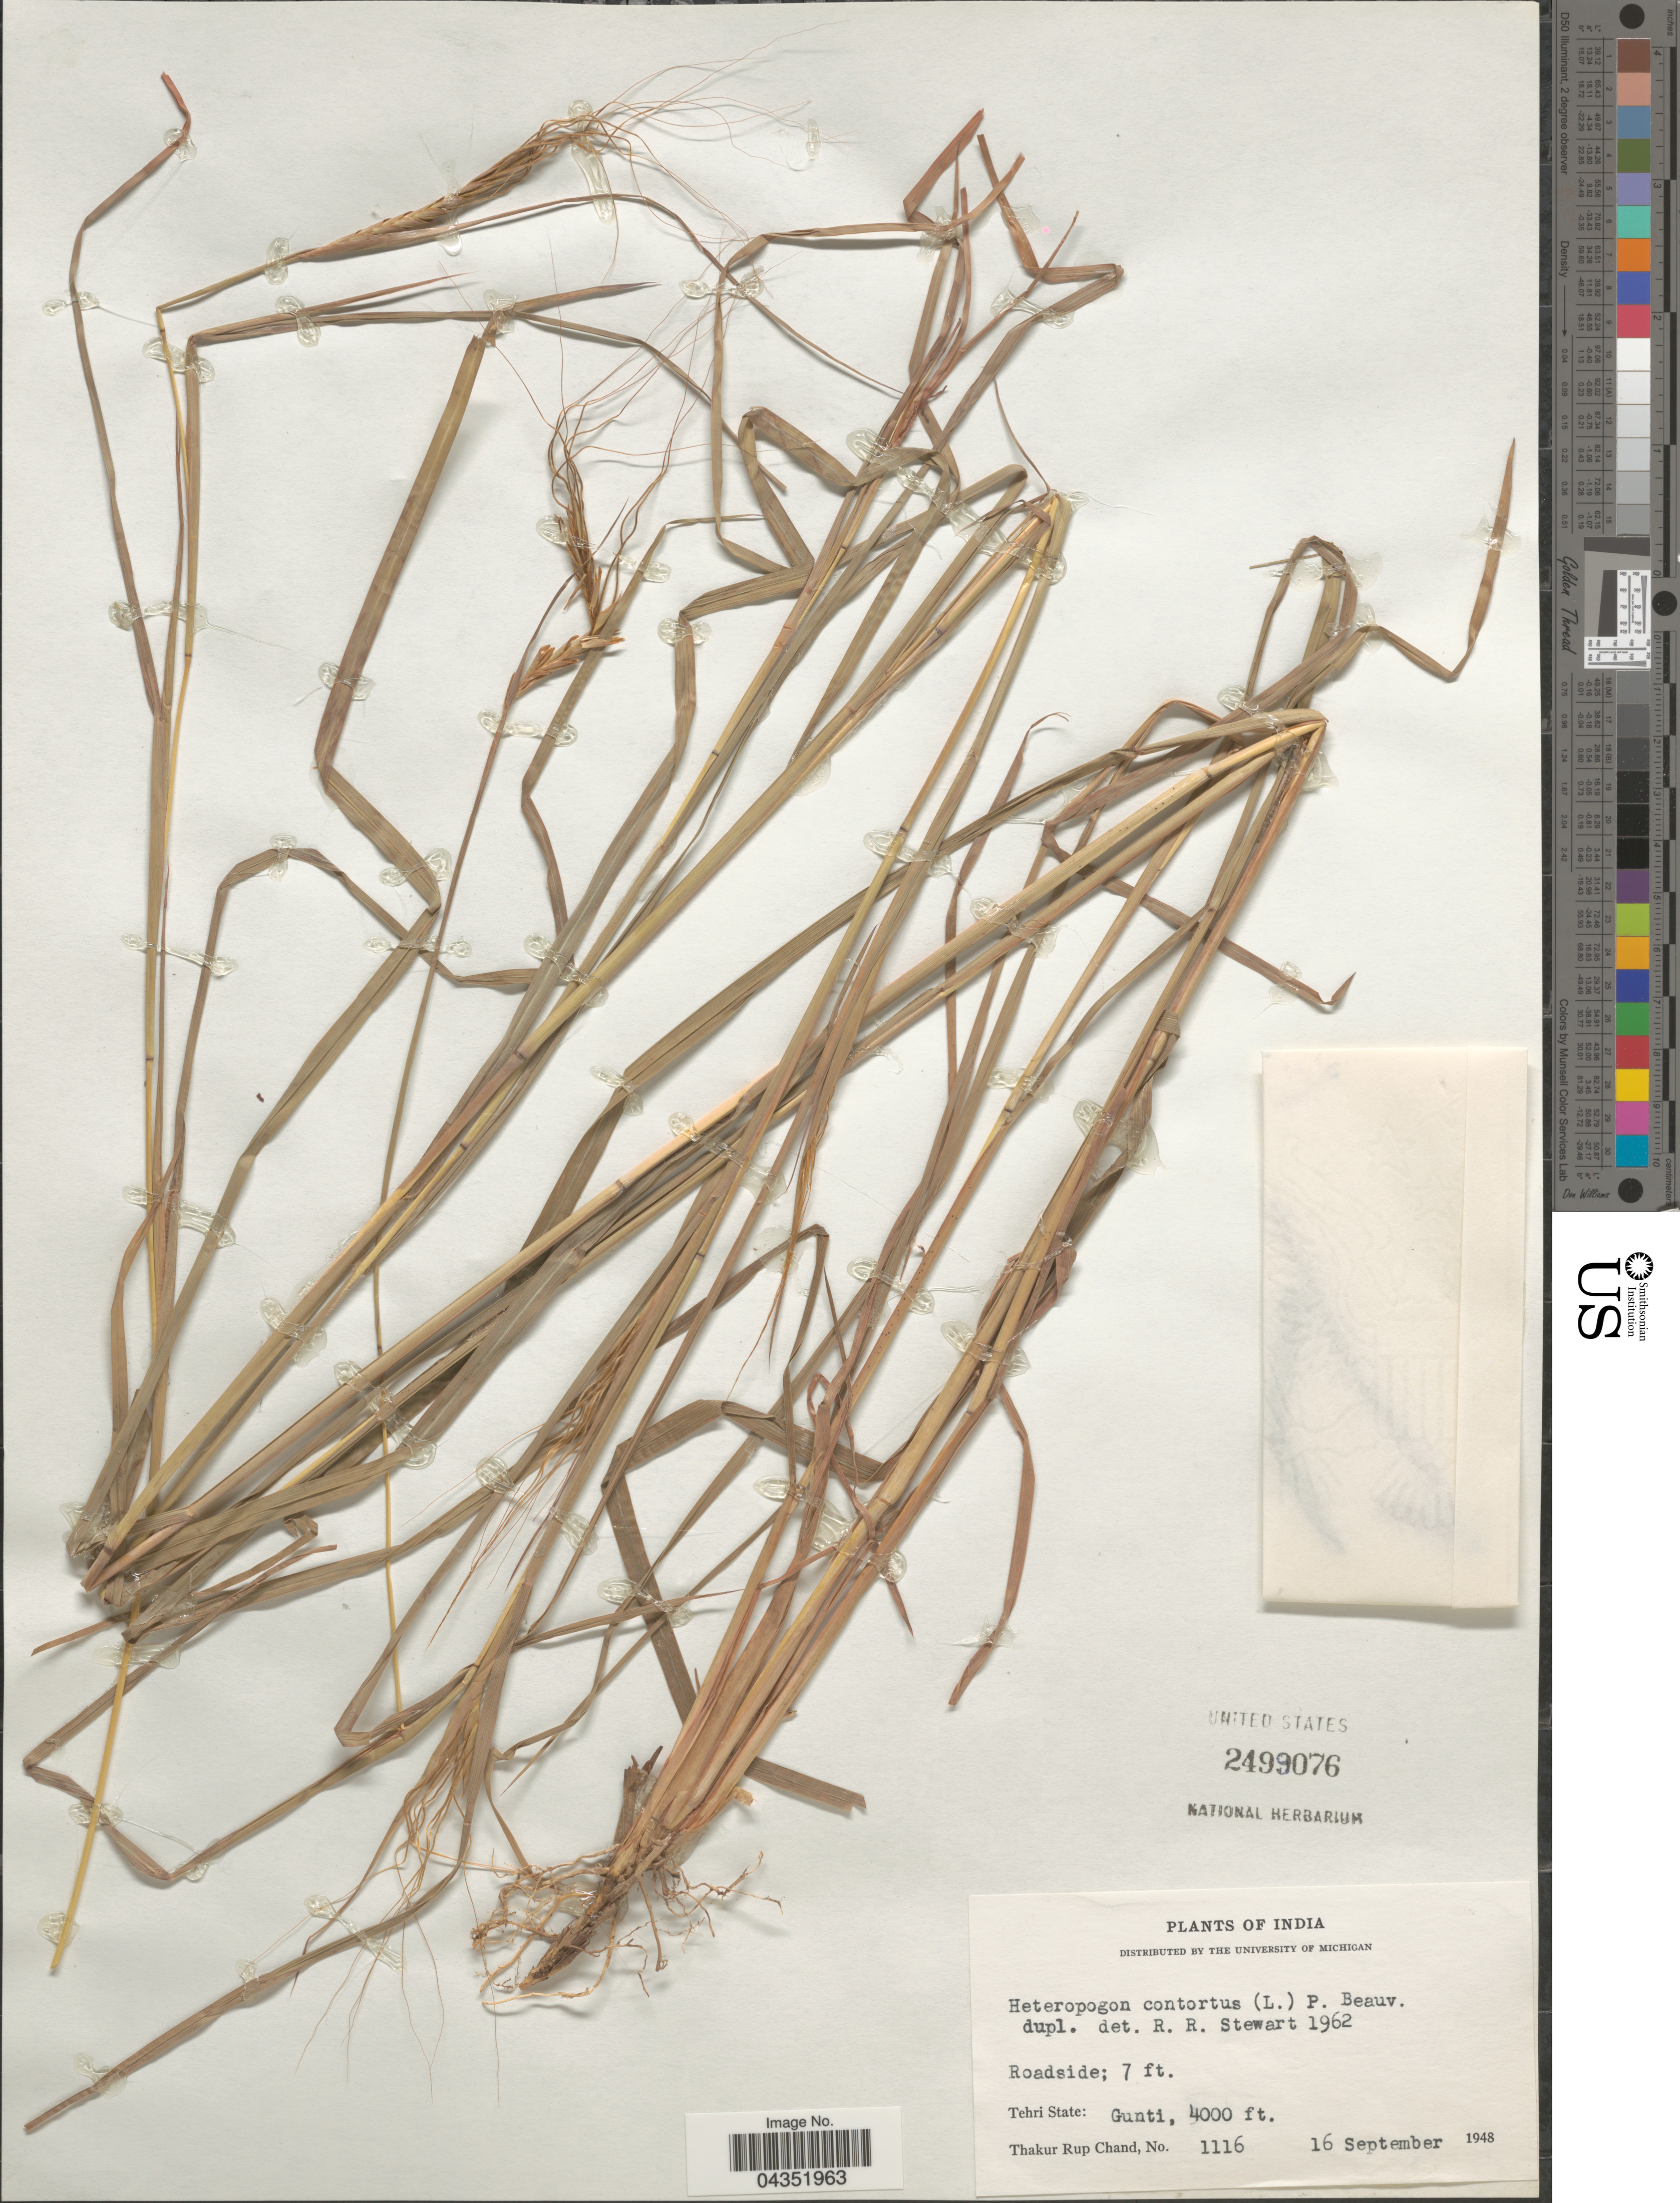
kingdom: Plantae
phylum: Tracheophyta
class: Liliopsida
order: Poales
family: Poaceae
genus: Heteropogon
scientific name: Heteropogon contortus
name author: (L.) P. Beauv. ex Roem. & Schult.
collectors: T. R. Chand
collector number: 1116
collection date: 1948-09-16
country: India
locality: Tehri State: Gunti.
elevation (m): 1219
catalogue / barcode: US 2499076